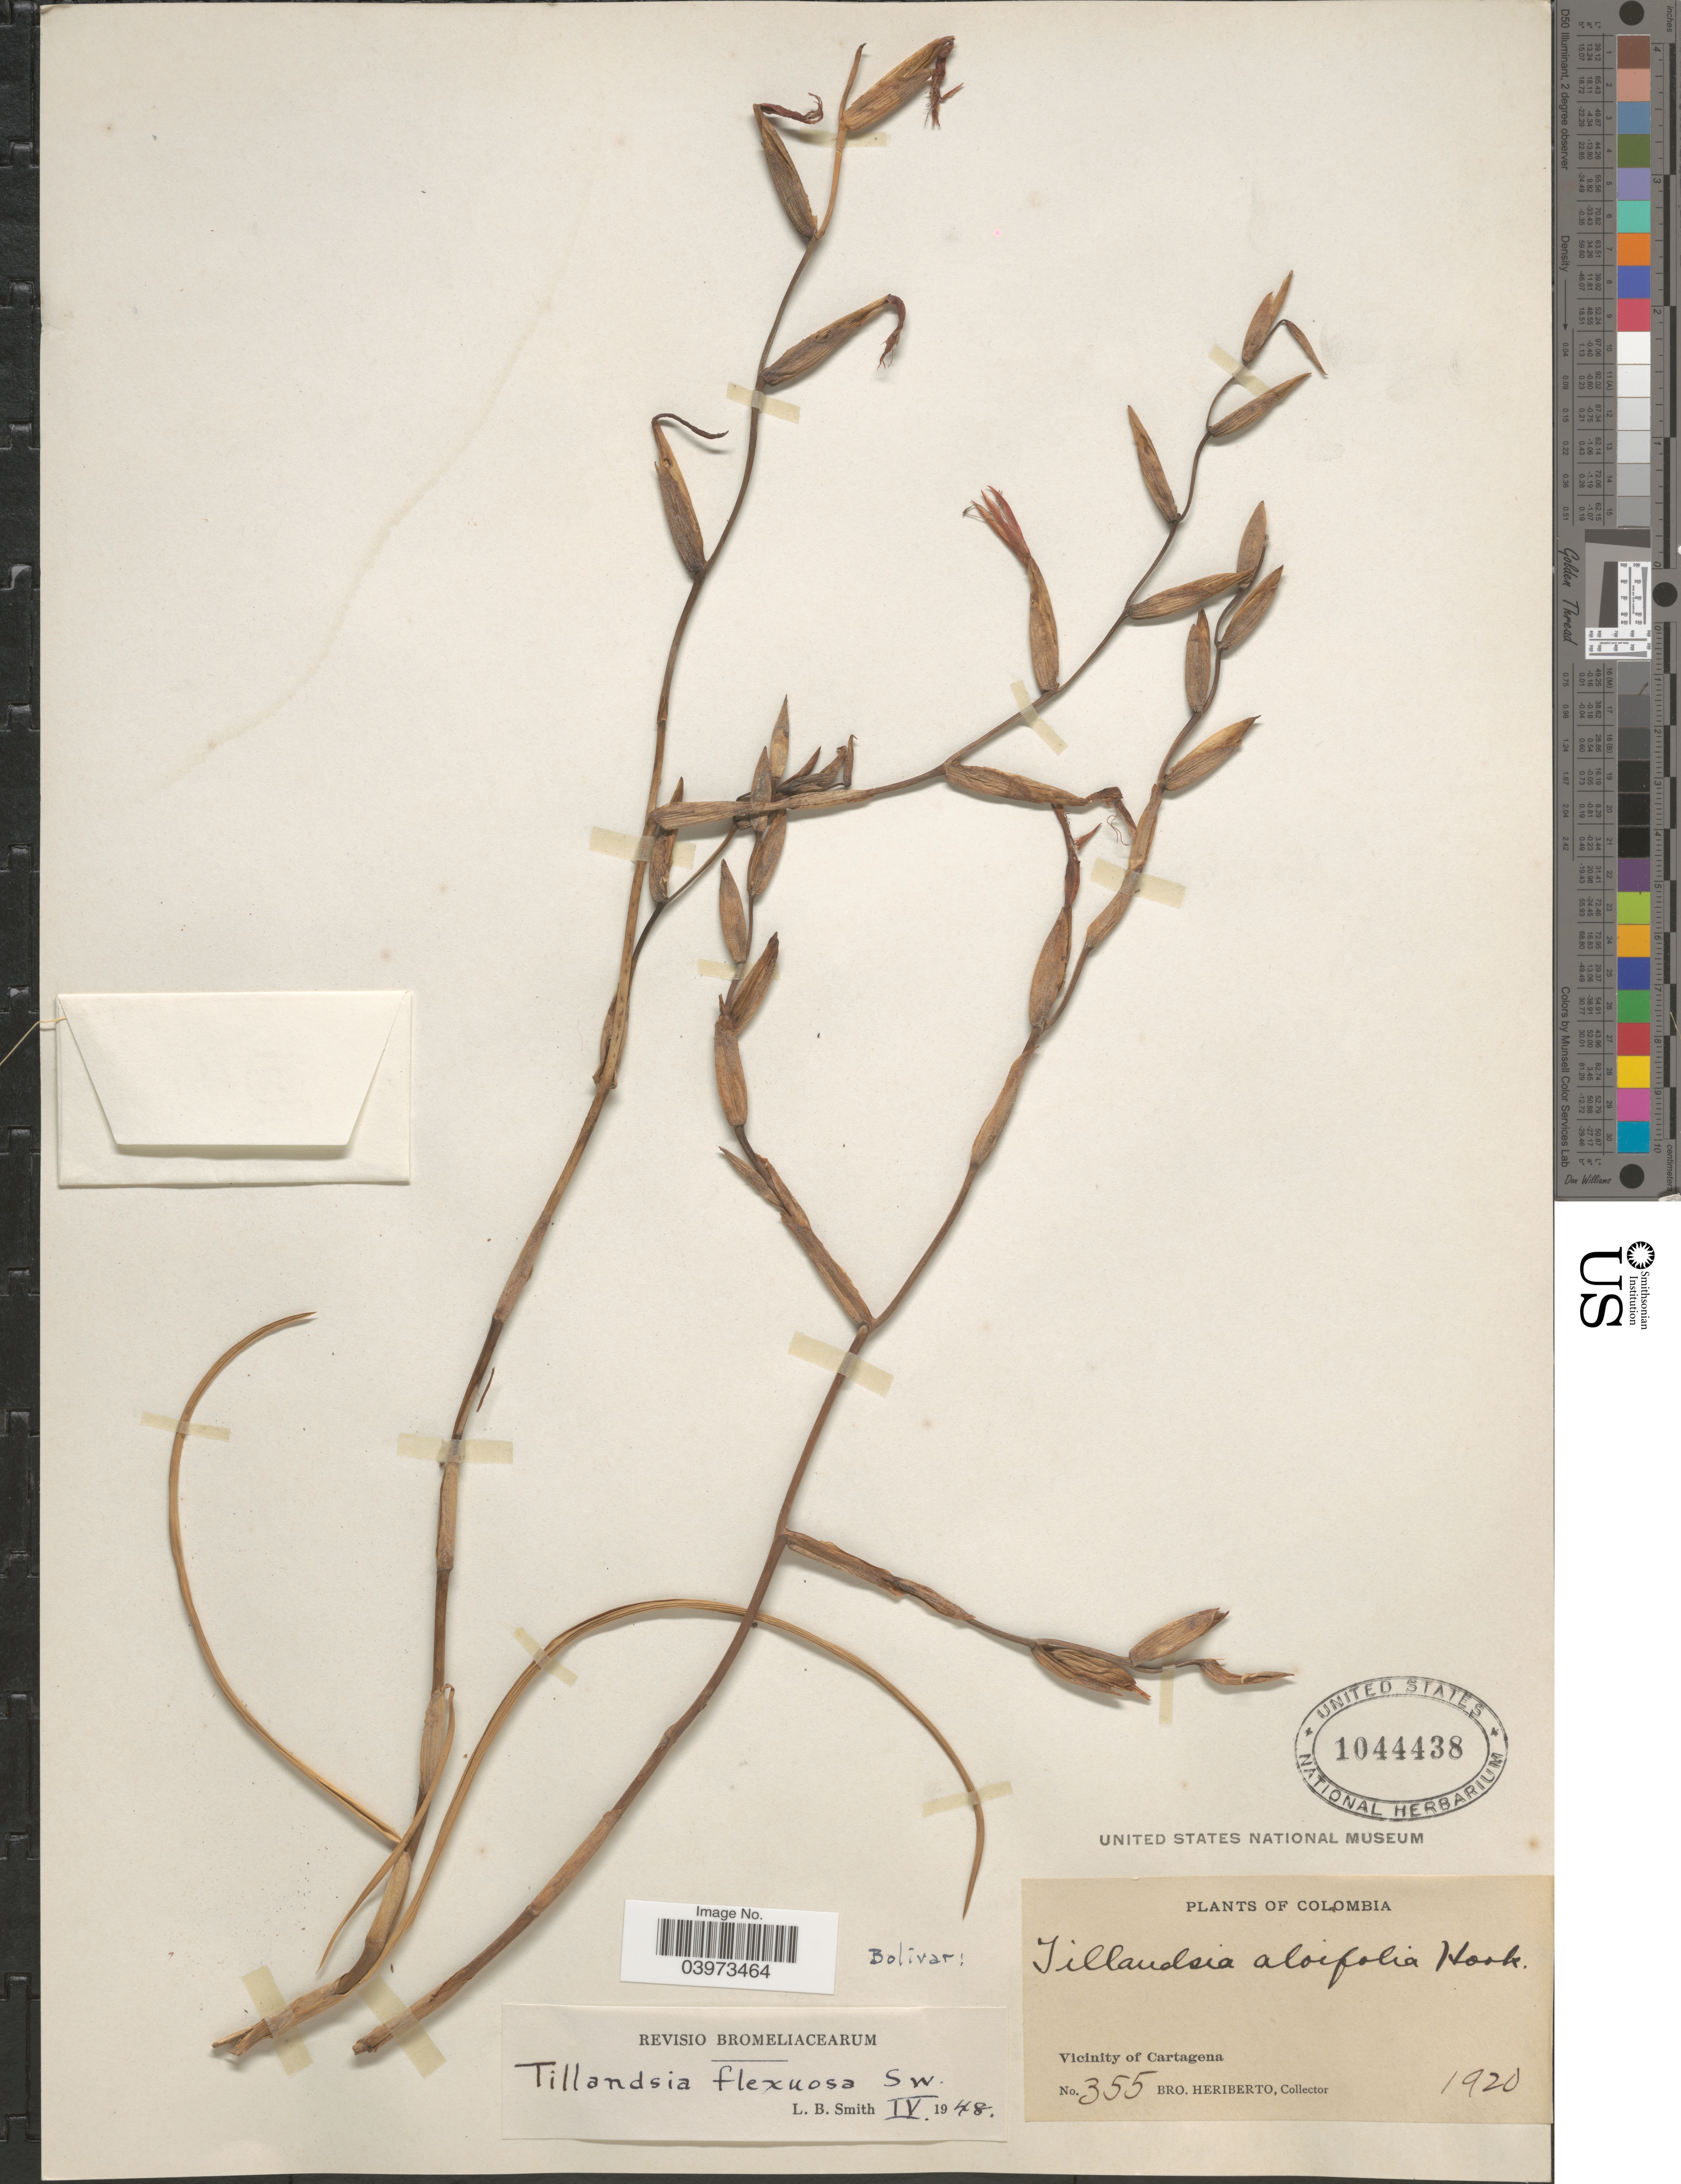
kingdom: Plantae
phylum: Tracheophyta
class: Liliopsida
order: Poales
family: Bromeliaceae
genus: Tillandsia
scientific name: Tillandsia flexuosa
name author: Sw.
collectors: B. Heriberto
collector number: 355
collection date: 1920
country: Colombia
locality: Vicinity of Cartagena.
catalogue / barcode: US 1044438